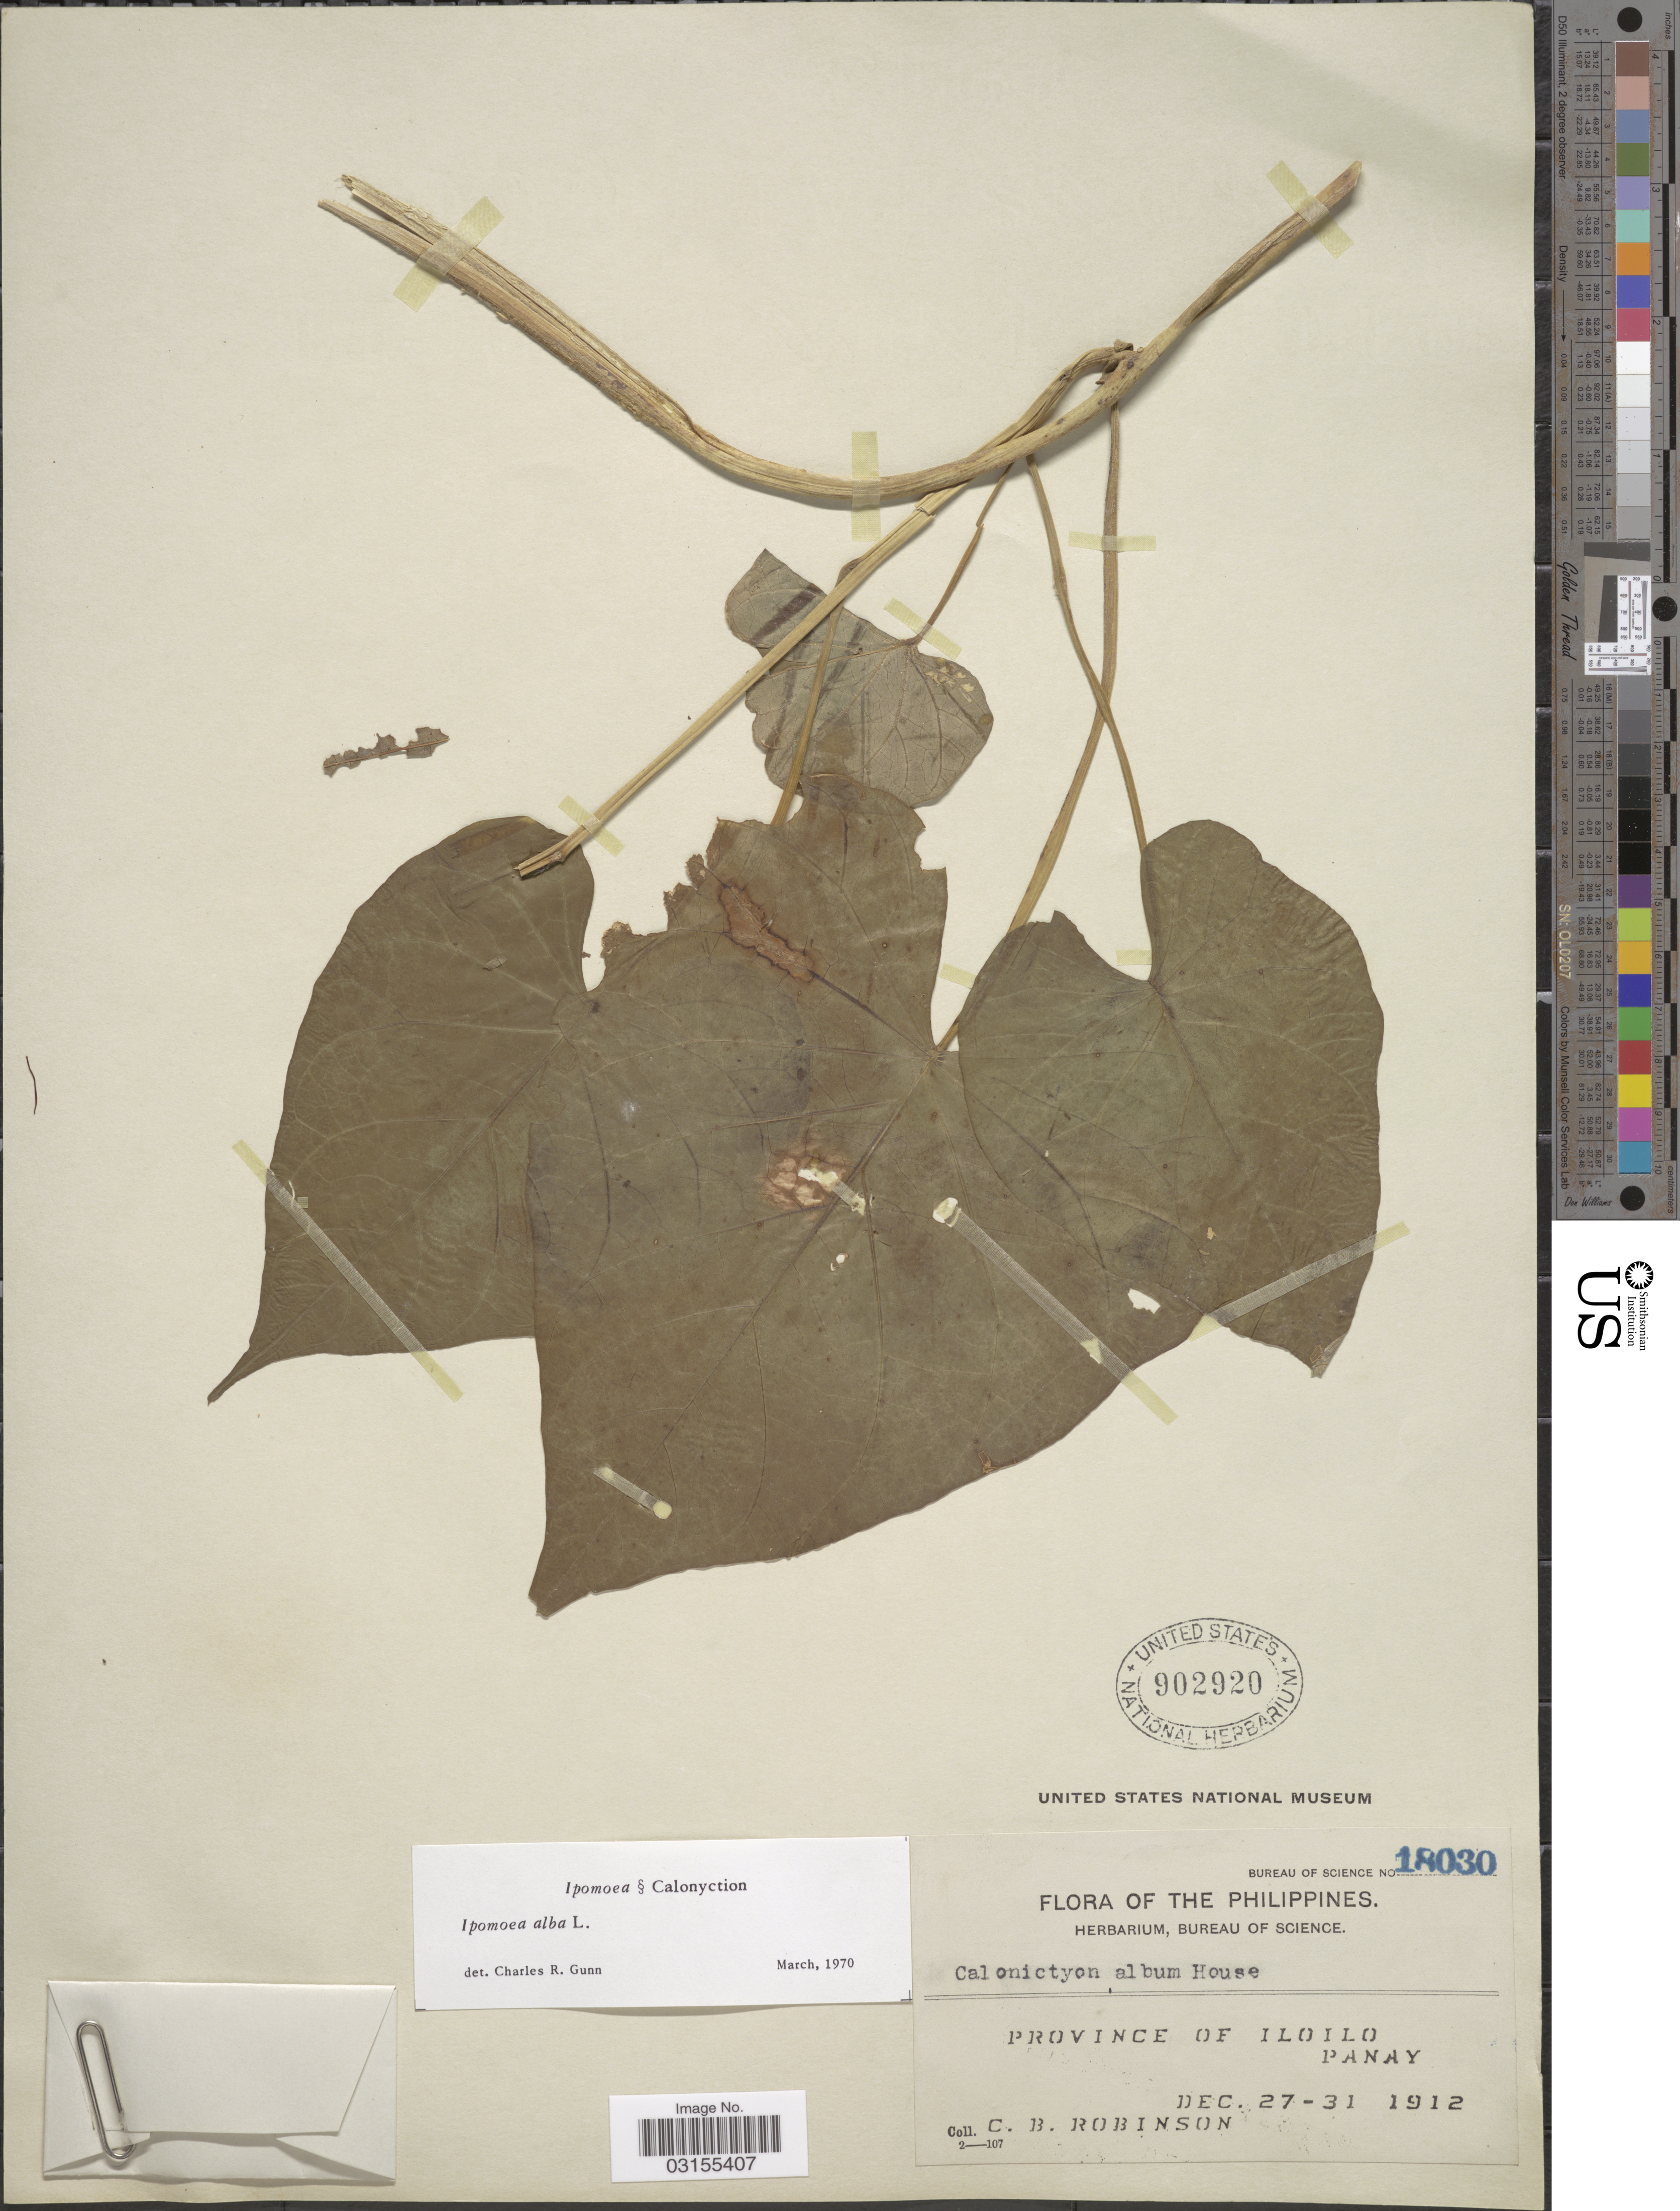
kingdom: Plantae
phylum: Tracheophyta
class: Magnoliopsida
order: Solanales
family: Convolvulaceae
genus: Ipomoea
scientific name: Ipomoea alba L.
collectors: C. Robinson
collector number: Bureau of Science 18030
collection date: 1912-12-27/1912-12-31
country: Philippines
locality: Province of Iloilo, Panay.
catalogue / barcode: US 902920